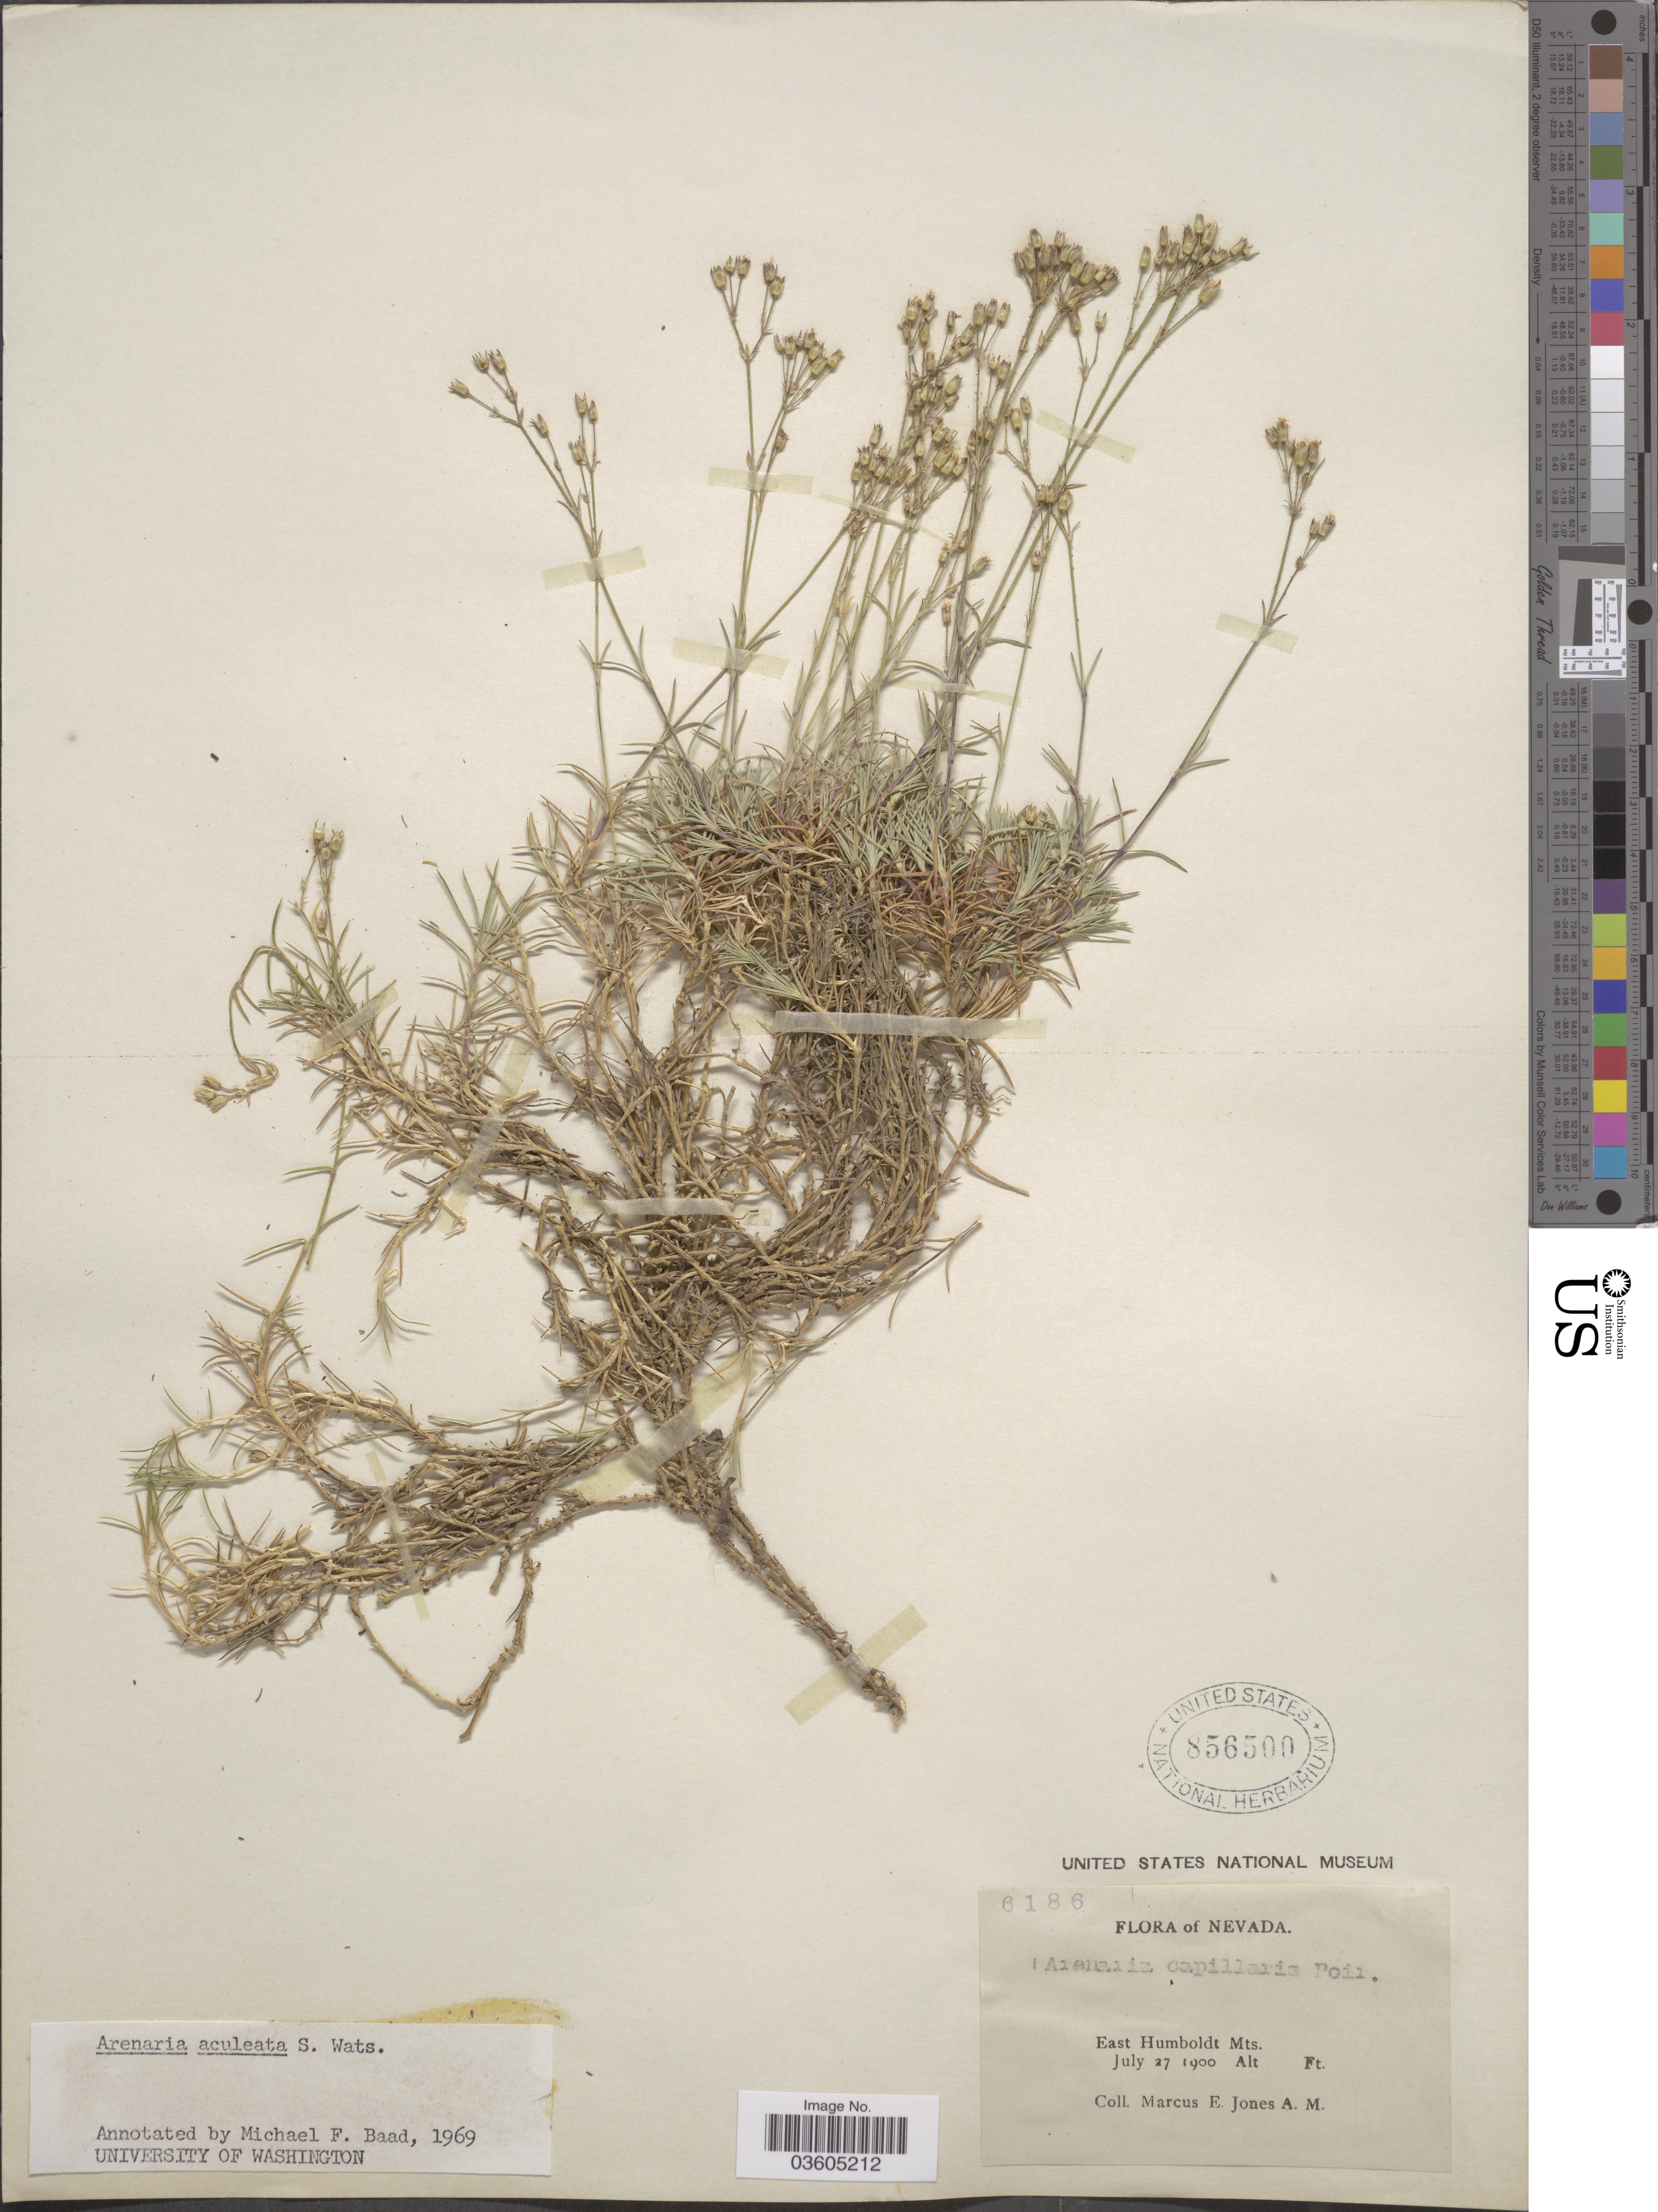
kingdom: Plantae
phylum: Tracheophyta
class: Magnoliopsida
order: Caryophyllales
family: Caryophyllaceae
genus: Eremogone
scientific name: Eremogone aculeata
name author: (S. Watson) Ikonn.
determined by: U.S. National Herbarium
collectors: M. E. Jones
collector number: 6186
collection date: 1900-07-27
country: United States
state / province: Nevada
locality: East Humboldt Mts.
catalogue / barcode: US 856500